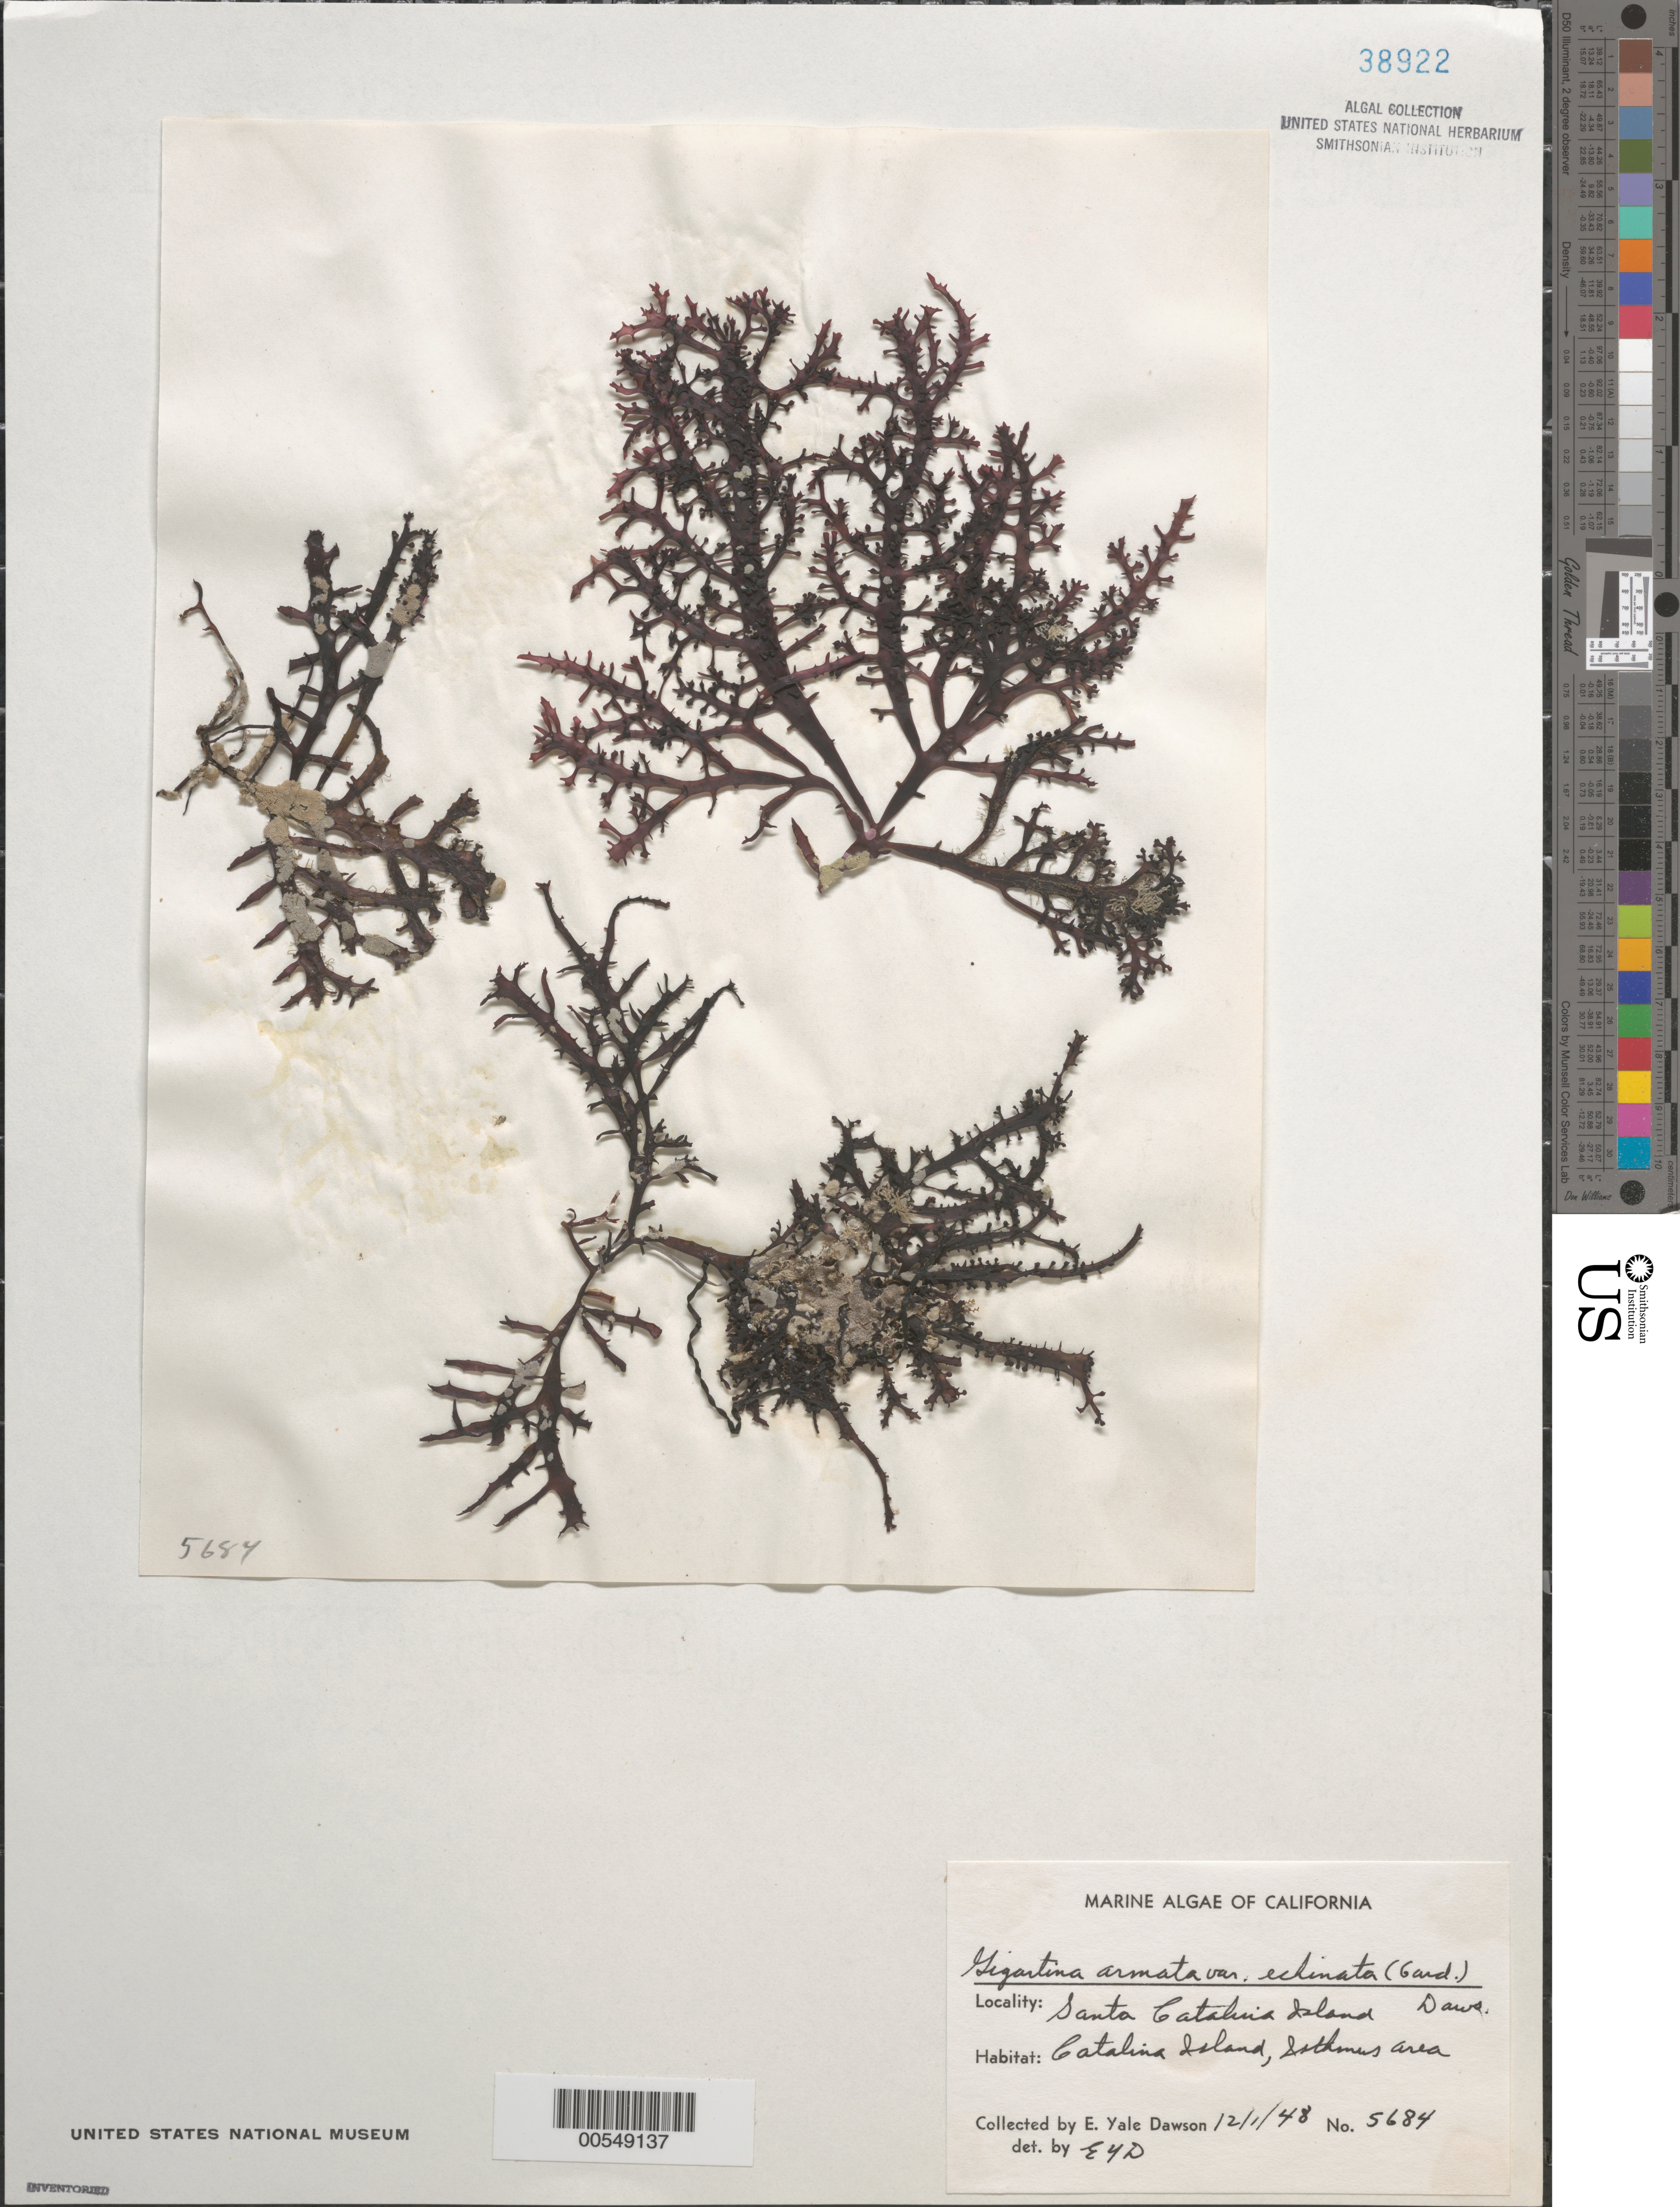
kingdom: Plantae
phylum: Rhodophyta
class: Florideophyceae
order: Gigartinales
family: Gigartinaceae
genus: Chondracanthus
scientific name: Chondracanthus spinosus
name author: (Kütz.) Guiry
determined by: Algae name updating Project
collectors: E. Y. Dawson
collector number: EYD 5684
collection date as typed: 01 Dec 1948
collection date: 1948-12-01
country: United States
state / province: California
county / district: Los Angeles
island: Santa Catalina Island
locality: Isthmus area, Catalina Harbor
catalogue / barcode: US 38922